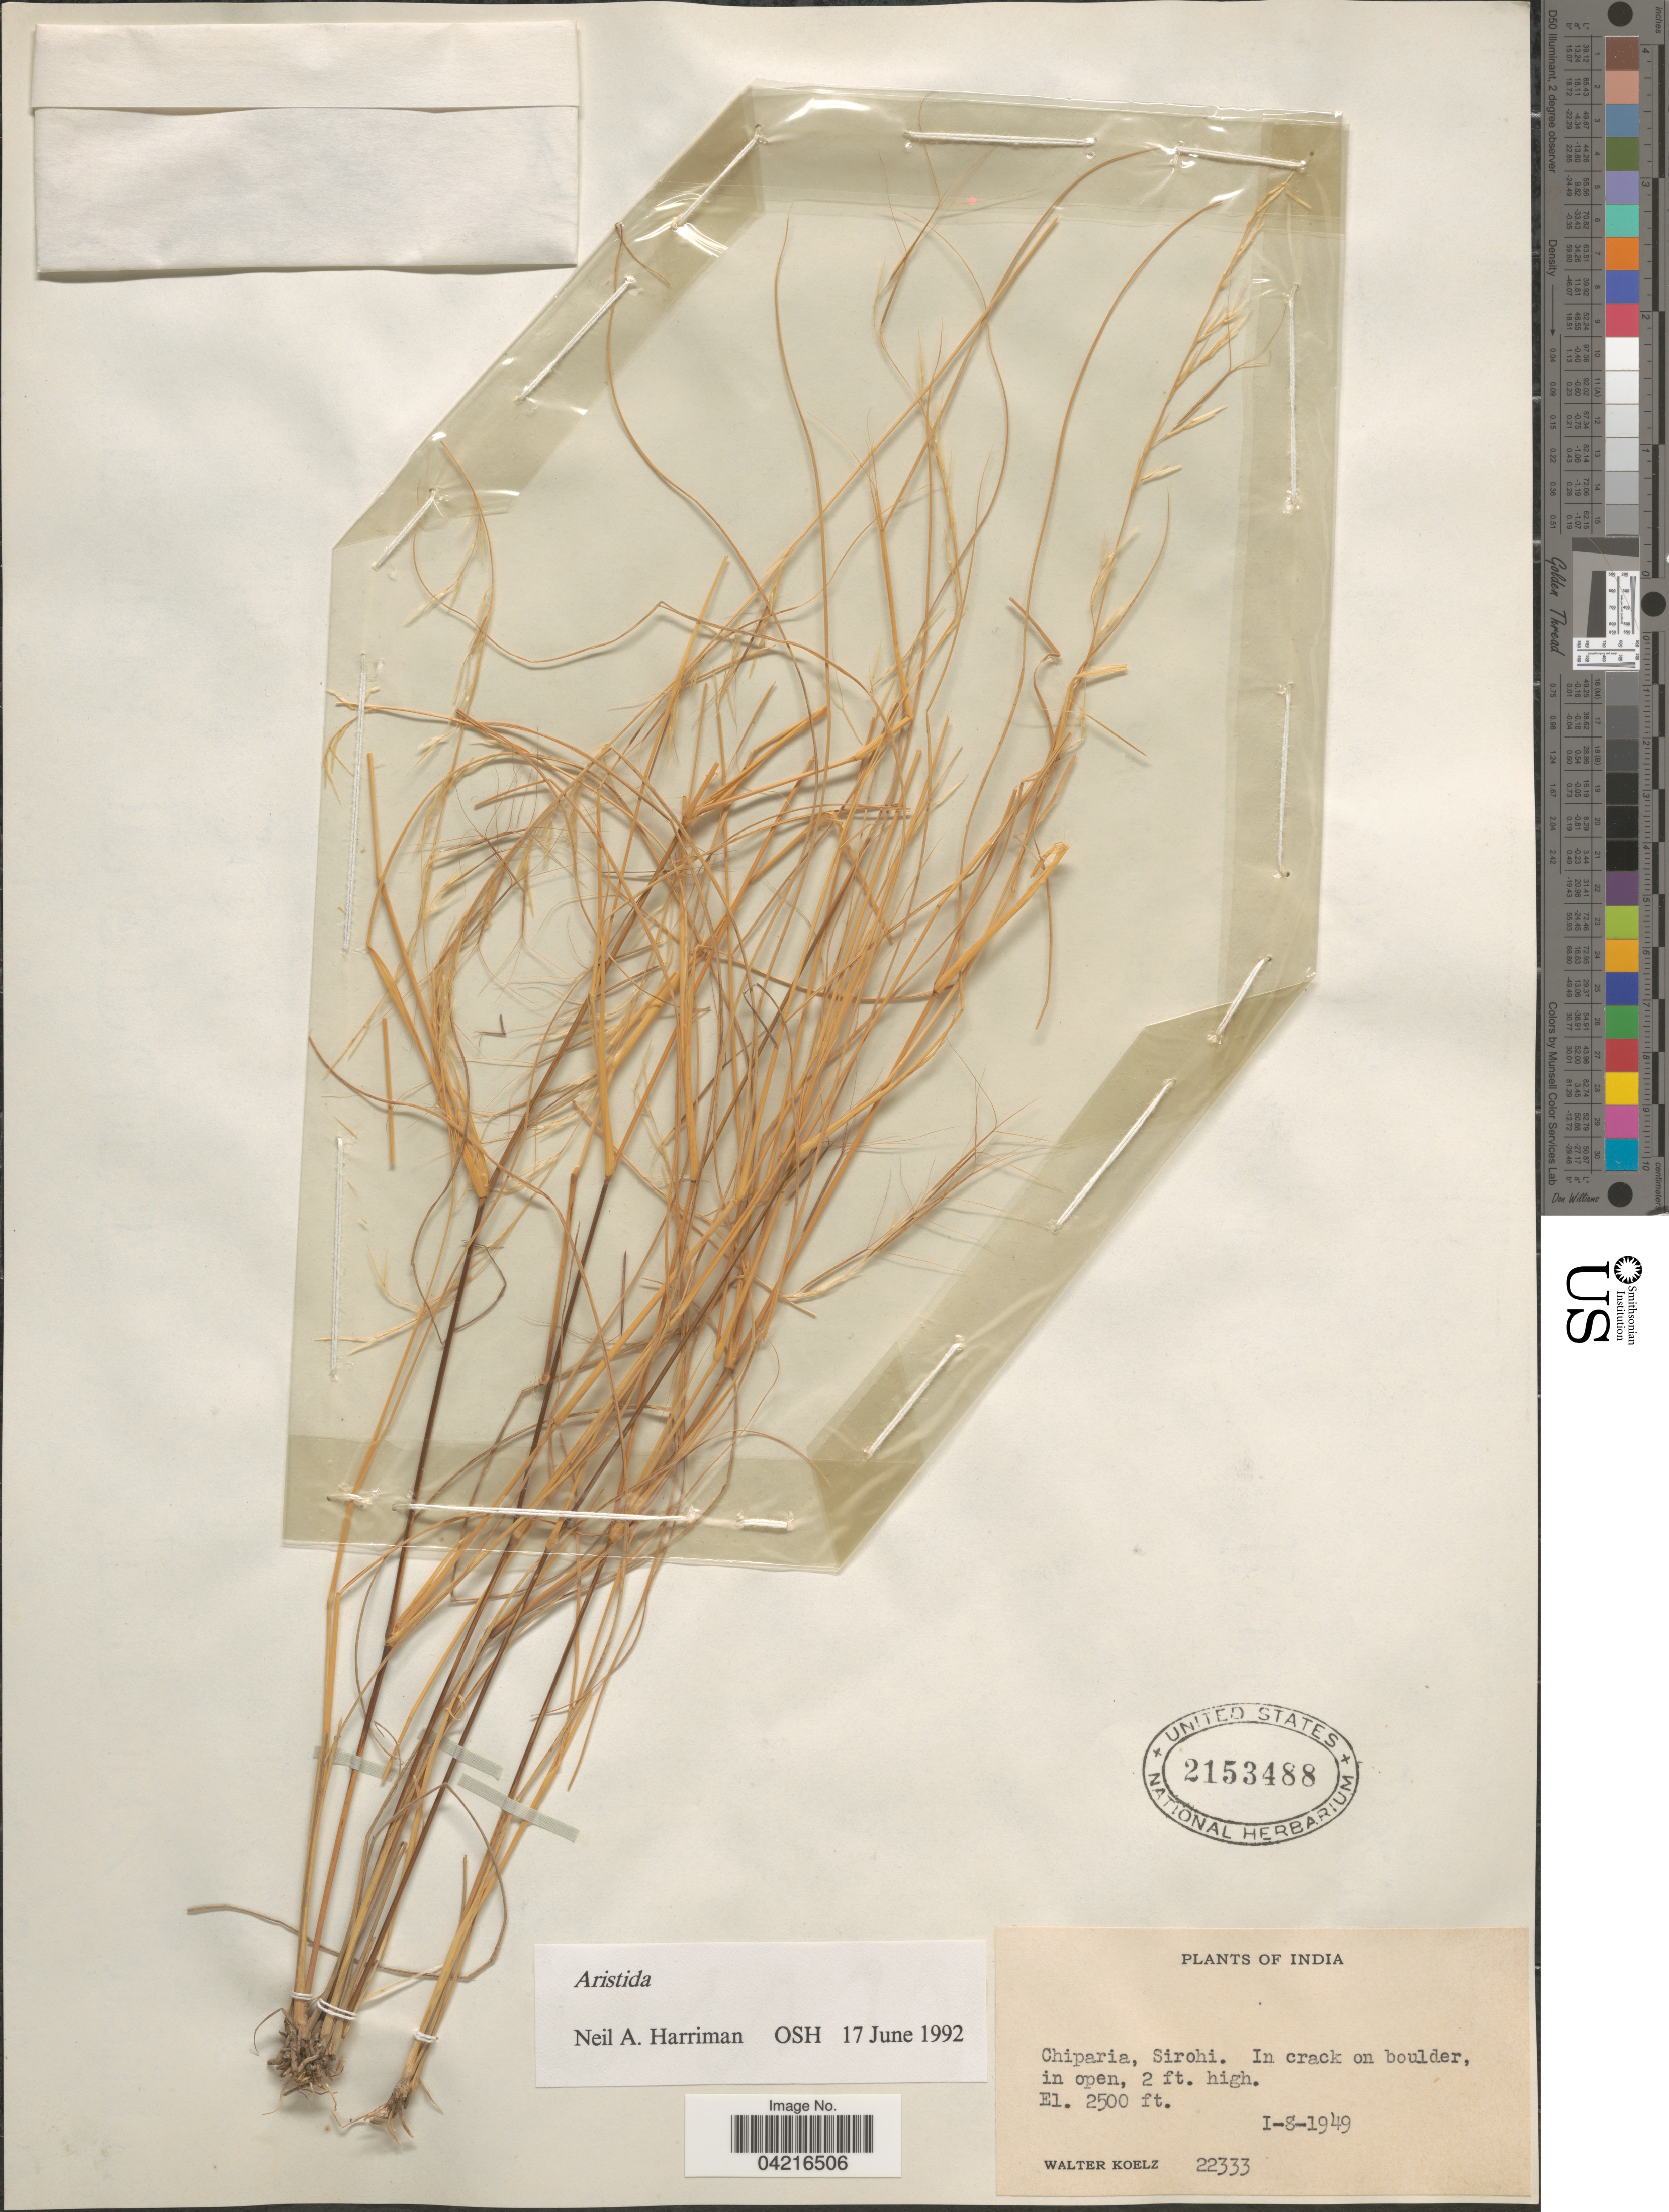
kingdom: Plantae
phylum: Tracheophyta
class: Liliopsida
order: Poales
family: Poaceae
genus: Aristida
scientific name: Aristida sp.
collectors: W. N. Koelz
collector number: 22333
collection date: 1949-01-08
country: India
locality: Chiparia, Sirohi.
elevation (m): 762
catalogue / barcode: US 2153488